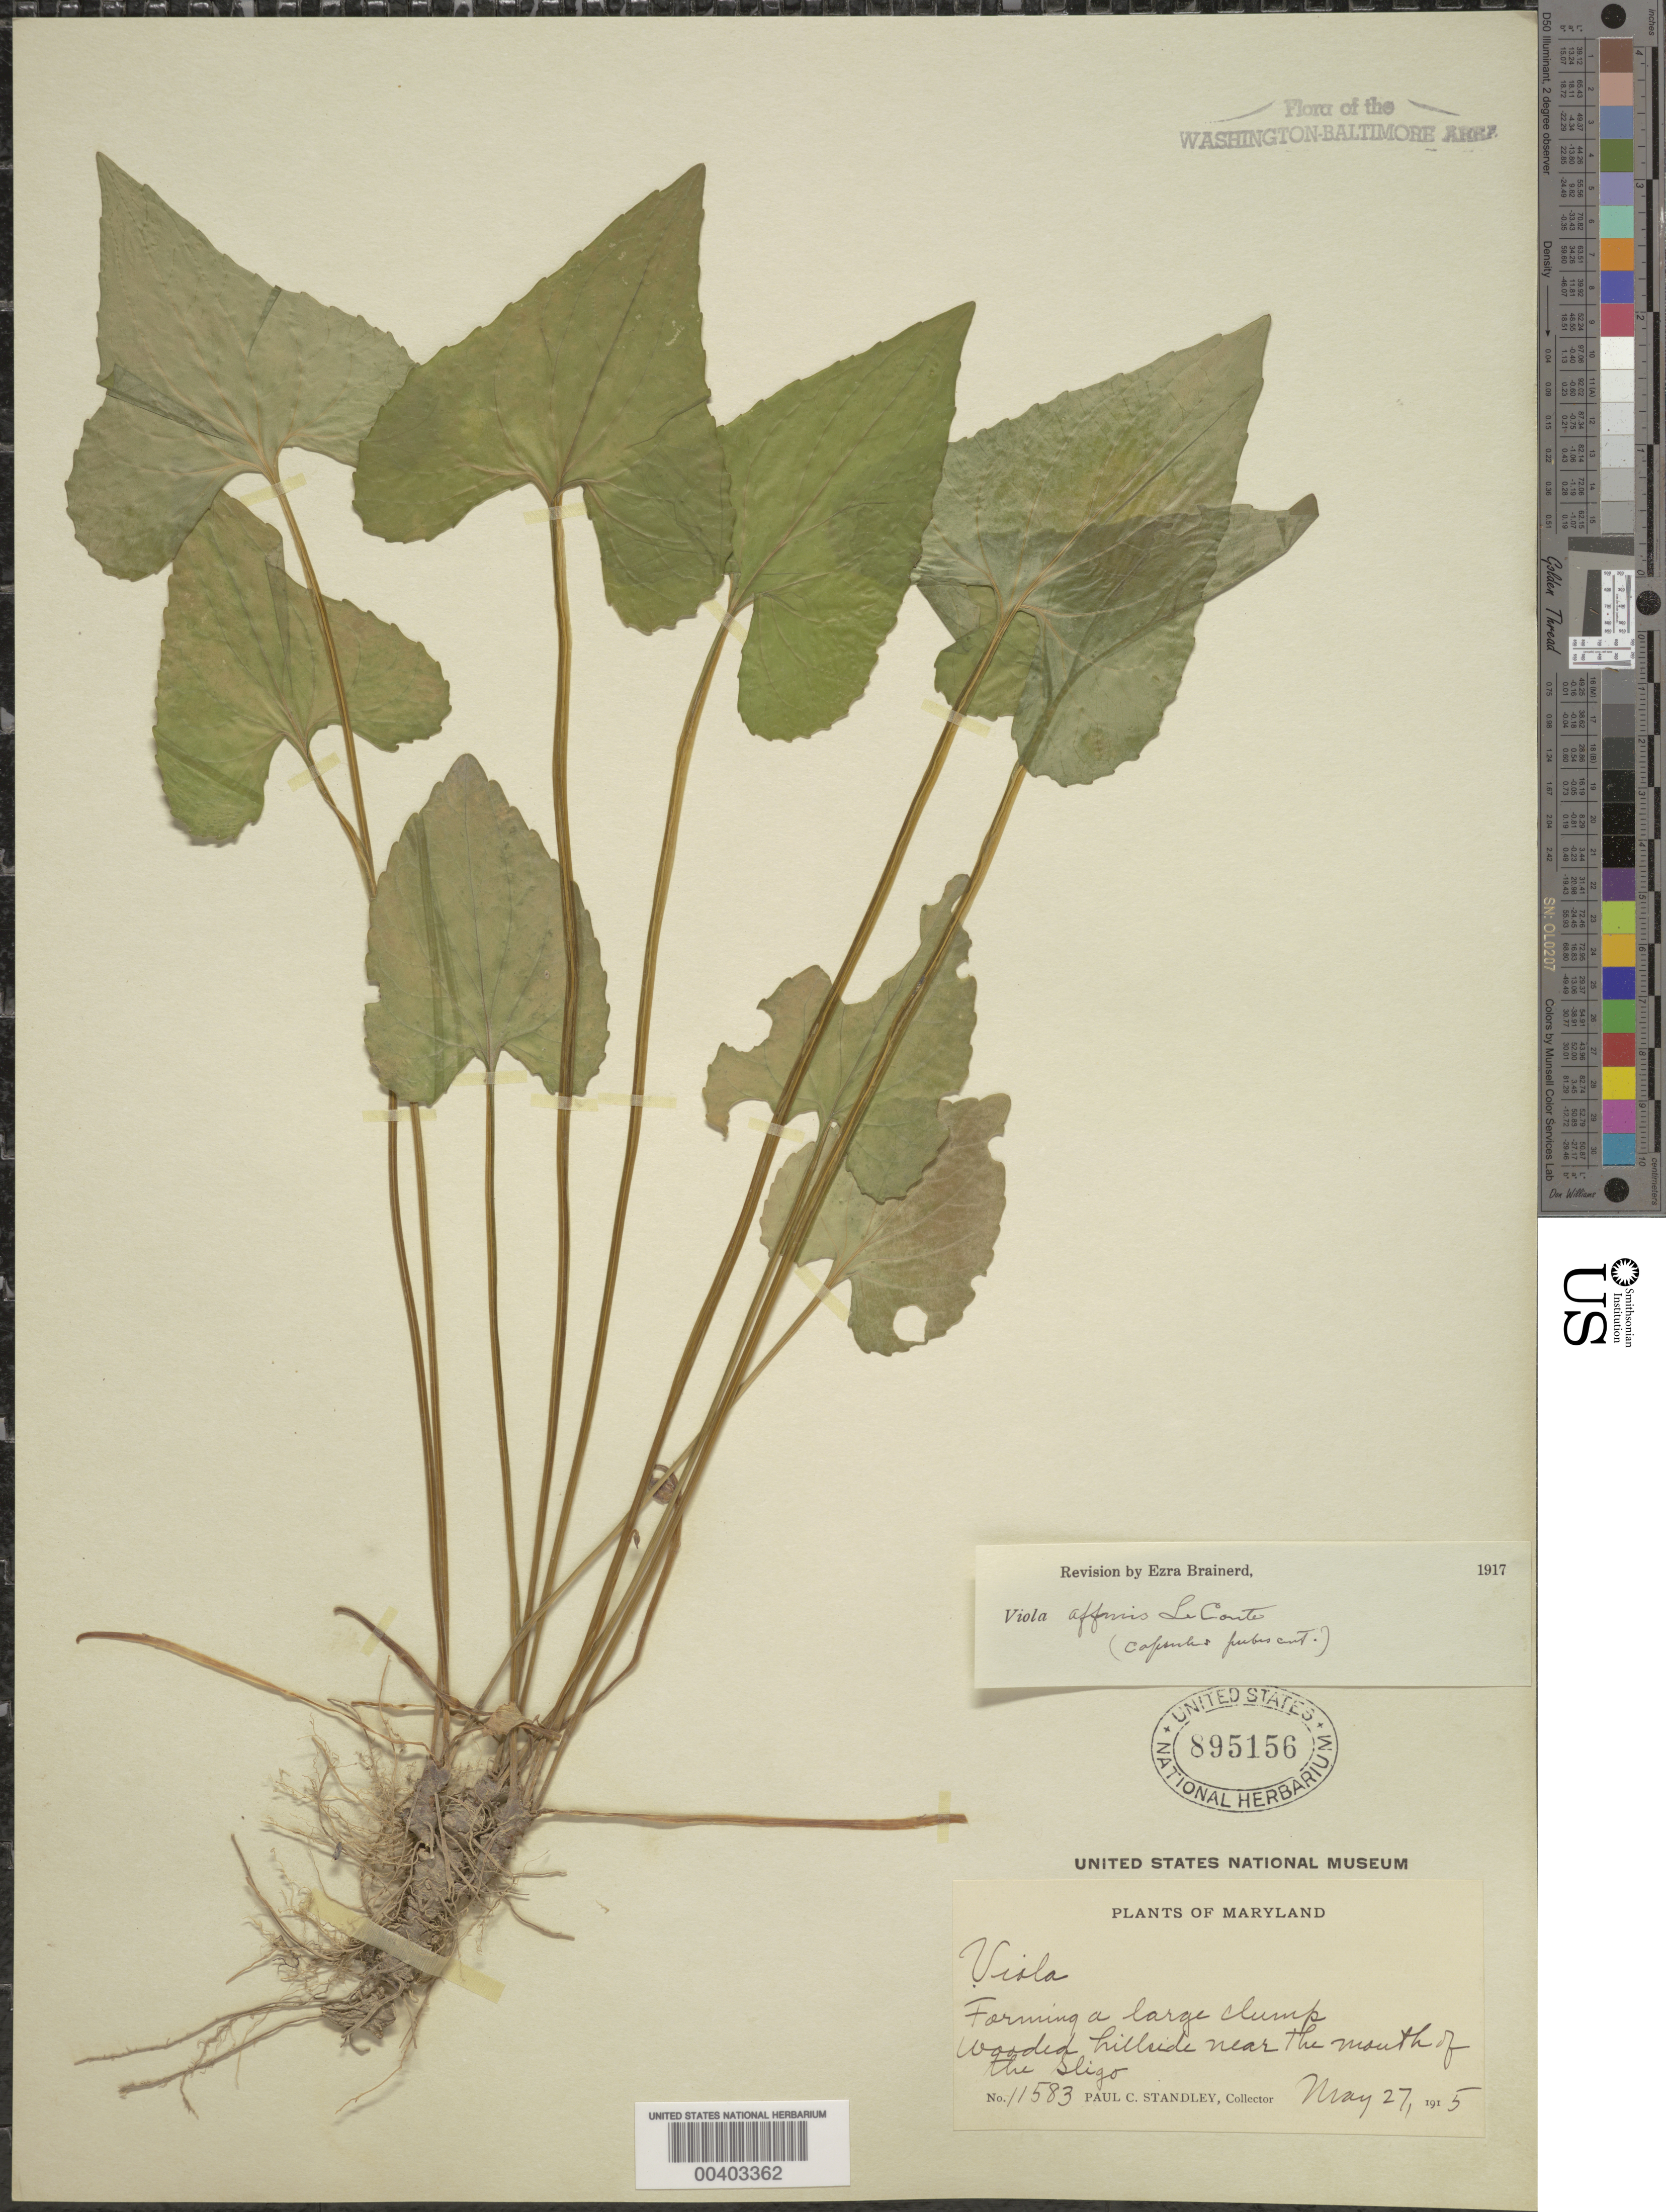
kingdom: Plantae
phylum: Tracheophyta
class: Magnoliopsida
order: Malpighiales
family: Violaceae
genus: Viola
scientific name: Viola sororia var. affinis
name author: (LeConte) McKinney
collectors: P. C. Standley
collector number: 11583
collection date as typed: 27 May 1915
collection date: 1915-05-27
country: United States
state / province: Maryland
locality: Near mouth of the Sligo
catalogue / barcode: US 895156